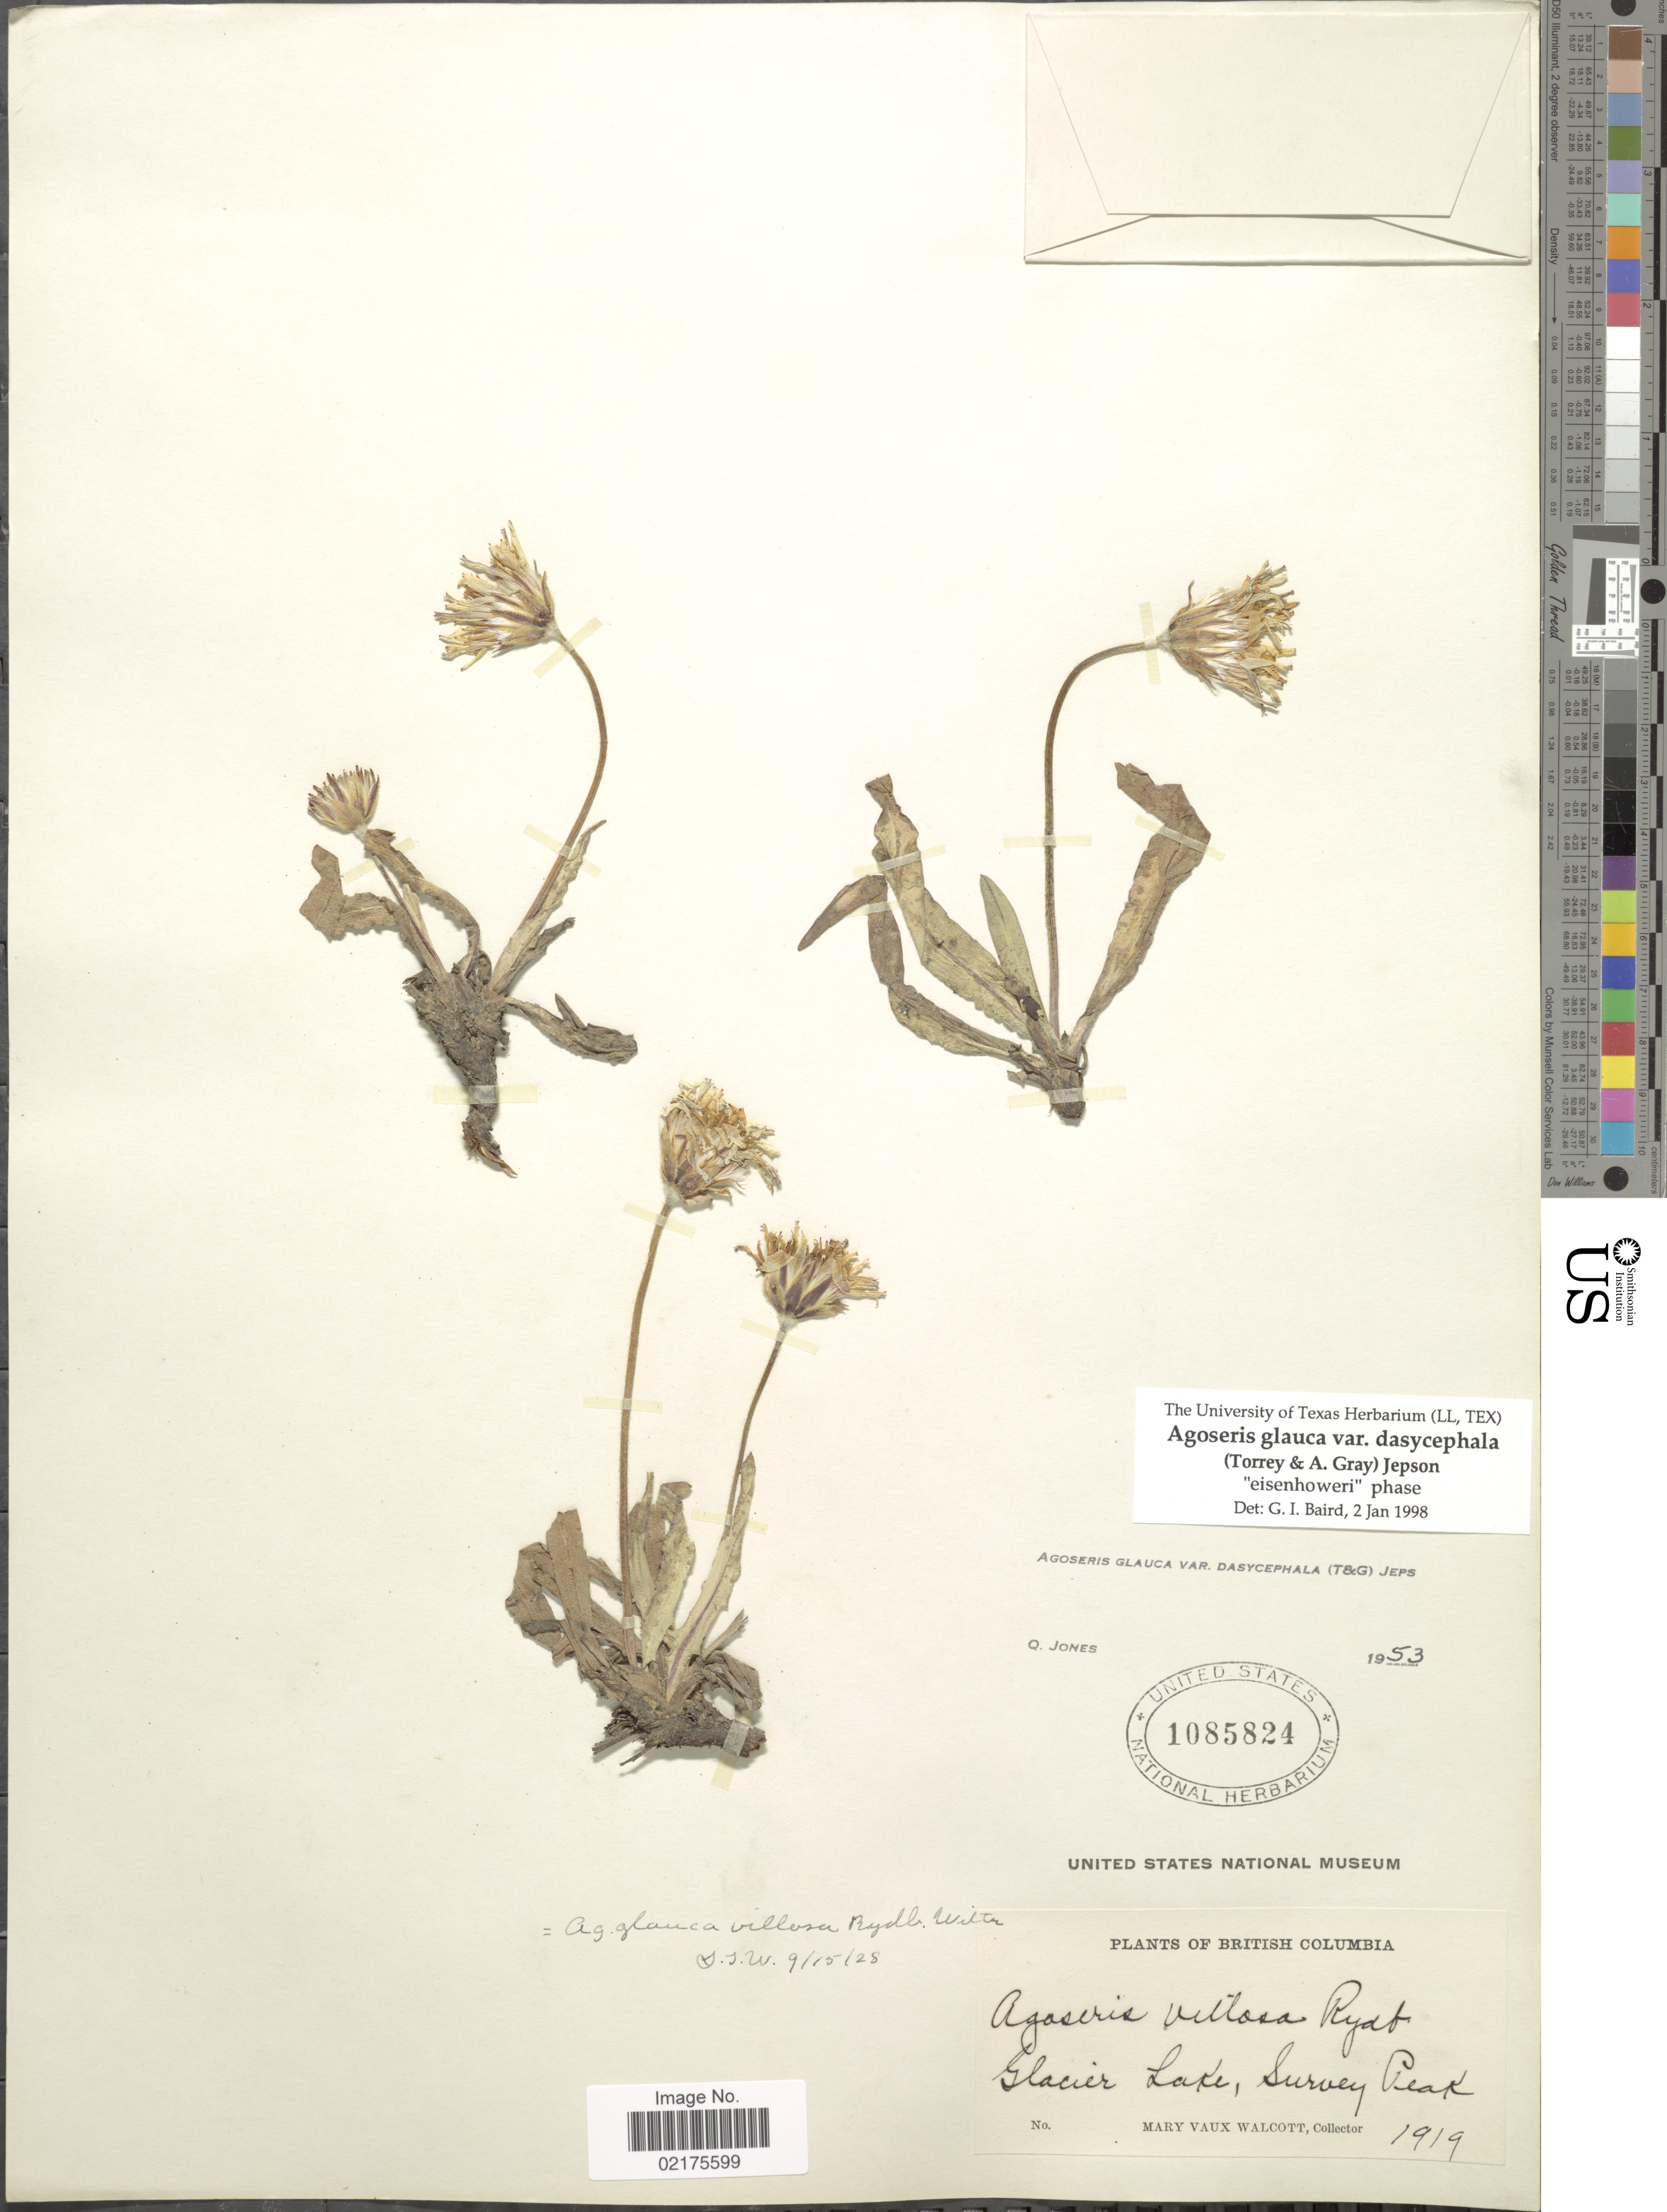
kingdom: Plantae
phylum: Tracheophyta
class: Magnoliopsida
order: Asterales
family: Asteraceae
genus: Agoseris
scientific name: Agoseris glauca var. dasycephala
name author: (Torr. & A. Gray) Jeps.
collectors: M. Walcott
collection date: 1919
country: Canada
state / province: British Columbia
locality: Glacier Lake, Survey Peak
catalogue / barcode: US 1085824